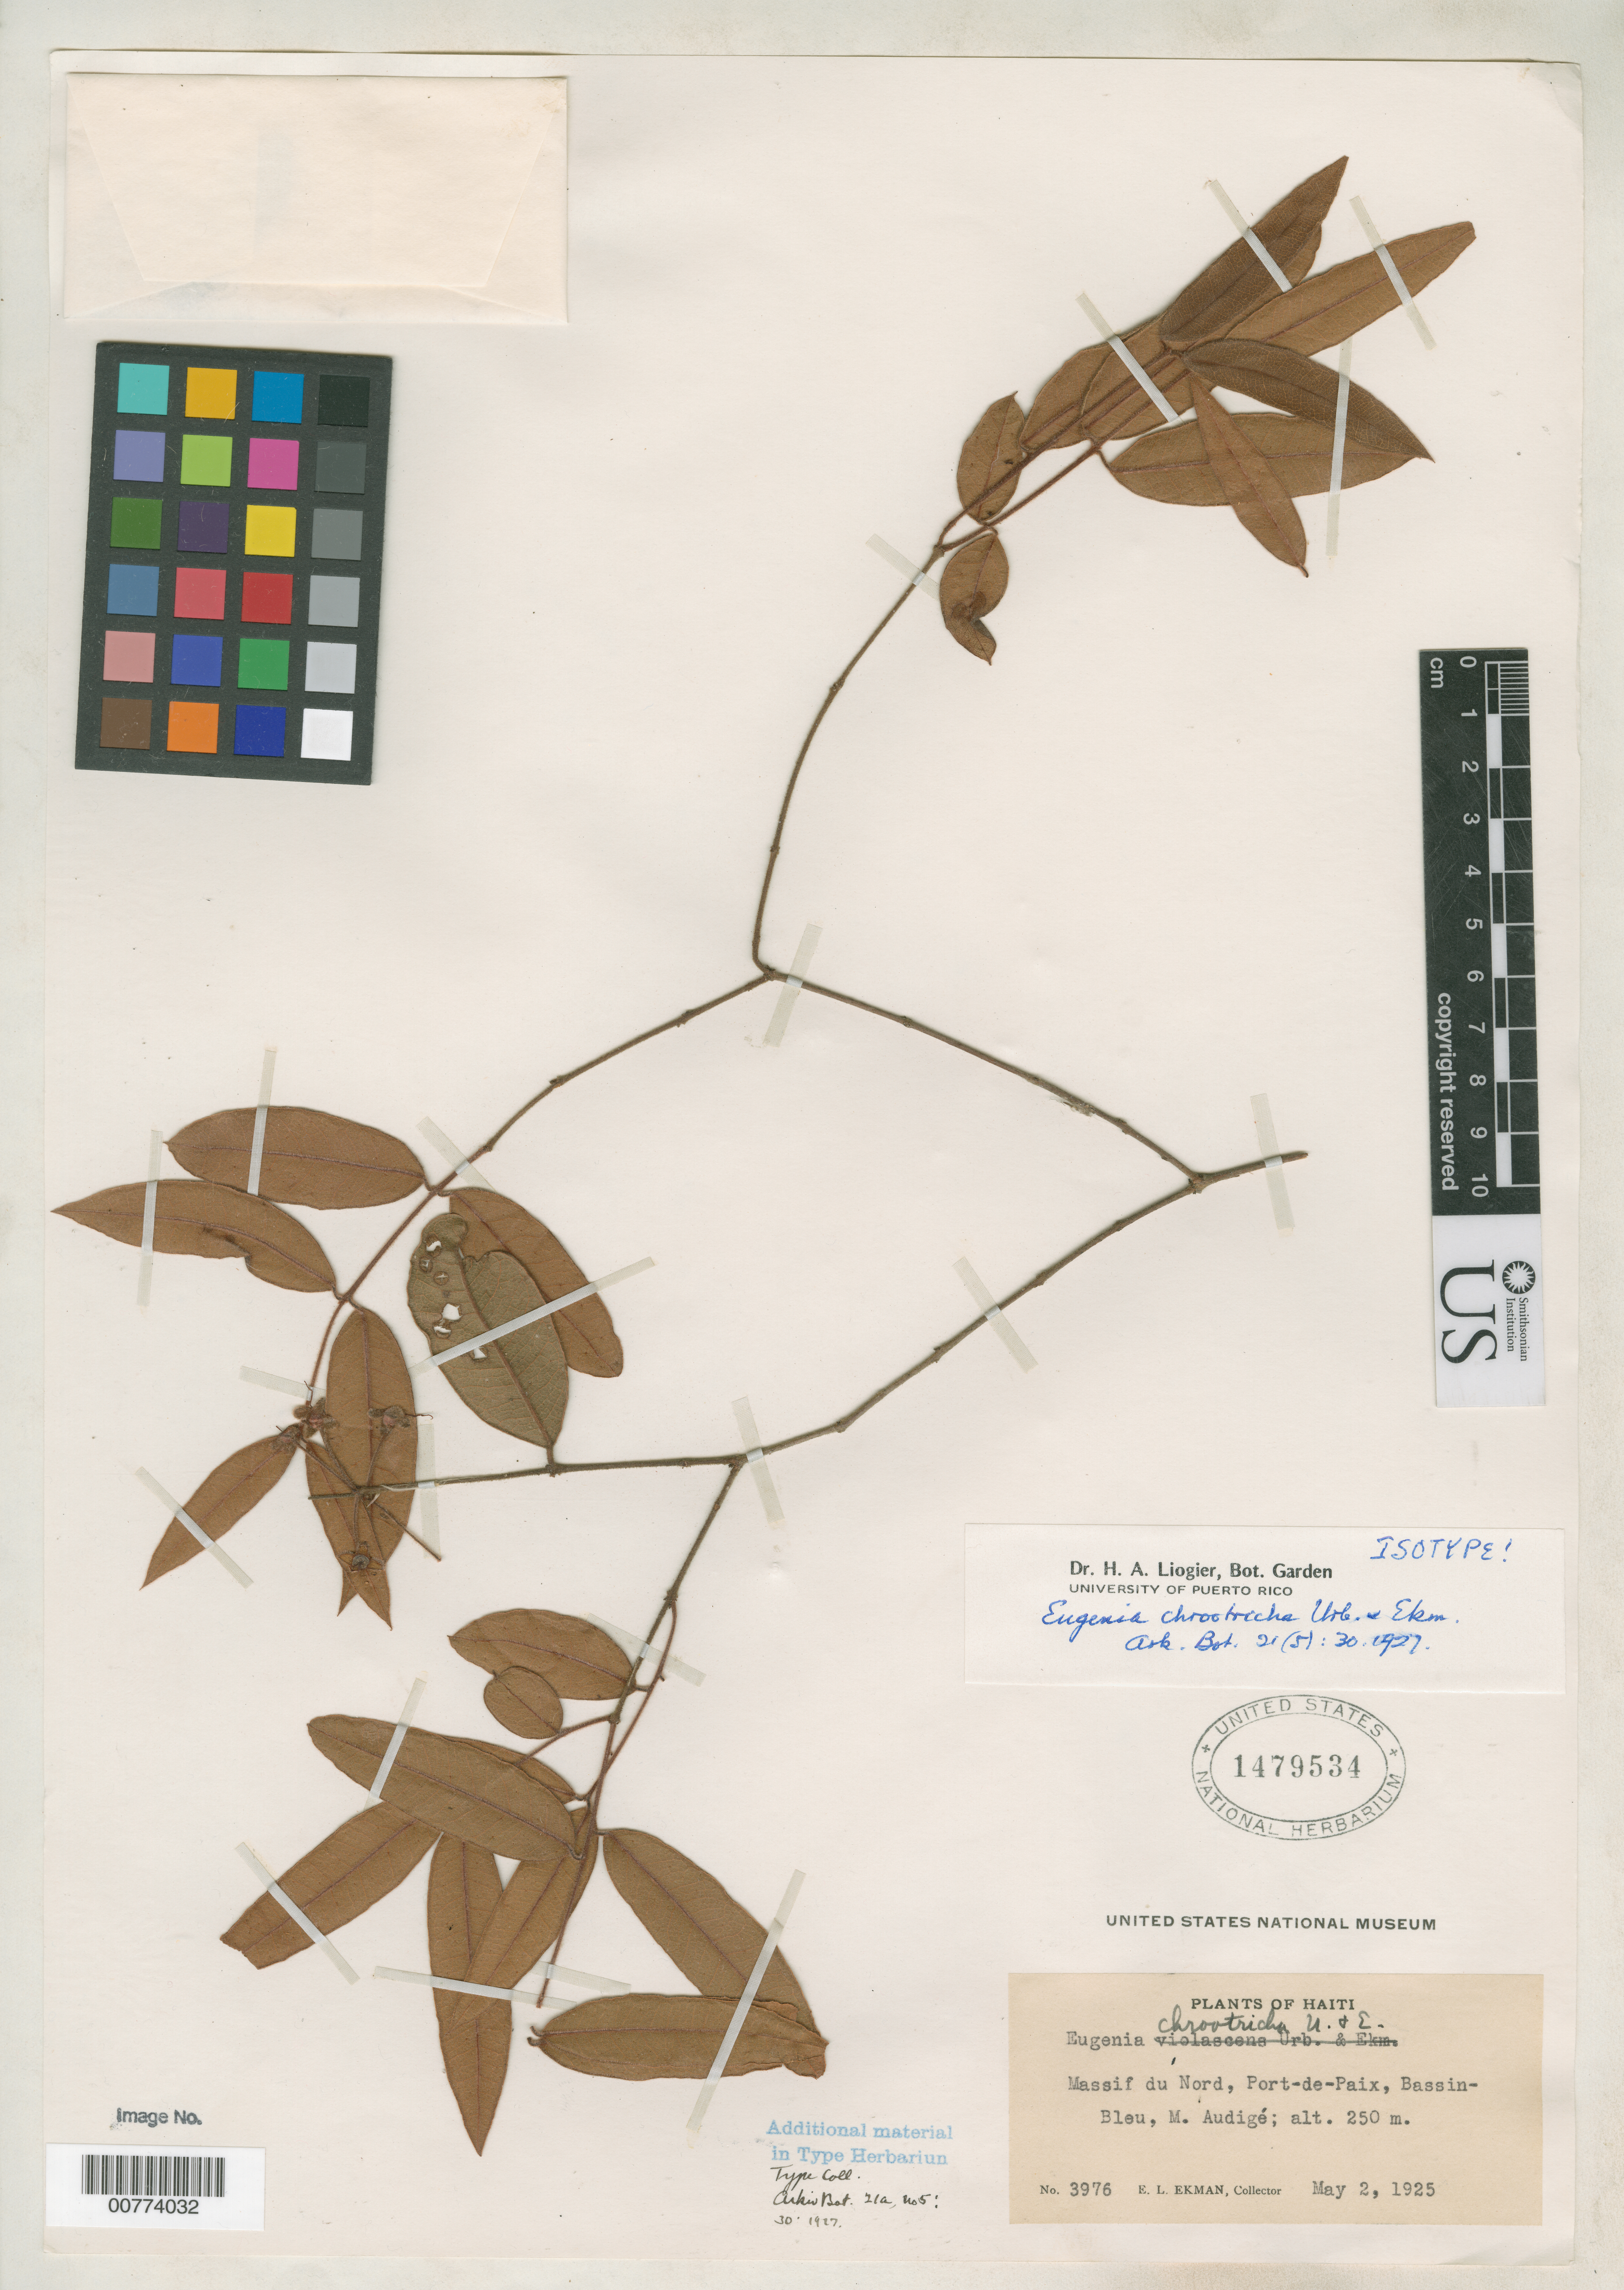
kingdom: Plantae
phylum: Tracheophyta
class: Magnoliopsida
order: Myrtales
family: Myrtaceae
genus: Eugenia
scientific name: Eugenia chrootricha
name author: Urb. & Ekman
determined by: Liogier, Alain H.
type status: Isotype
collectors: E. L. Ekman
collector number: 3976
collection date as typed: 02 May 1925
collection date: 1925-05-02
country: Haiti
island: Hispaniola Island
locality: Massif duNord, Port-de-Paix, Bassin-Bleu, M. Audigé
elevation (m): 250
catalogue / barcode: US 1479534